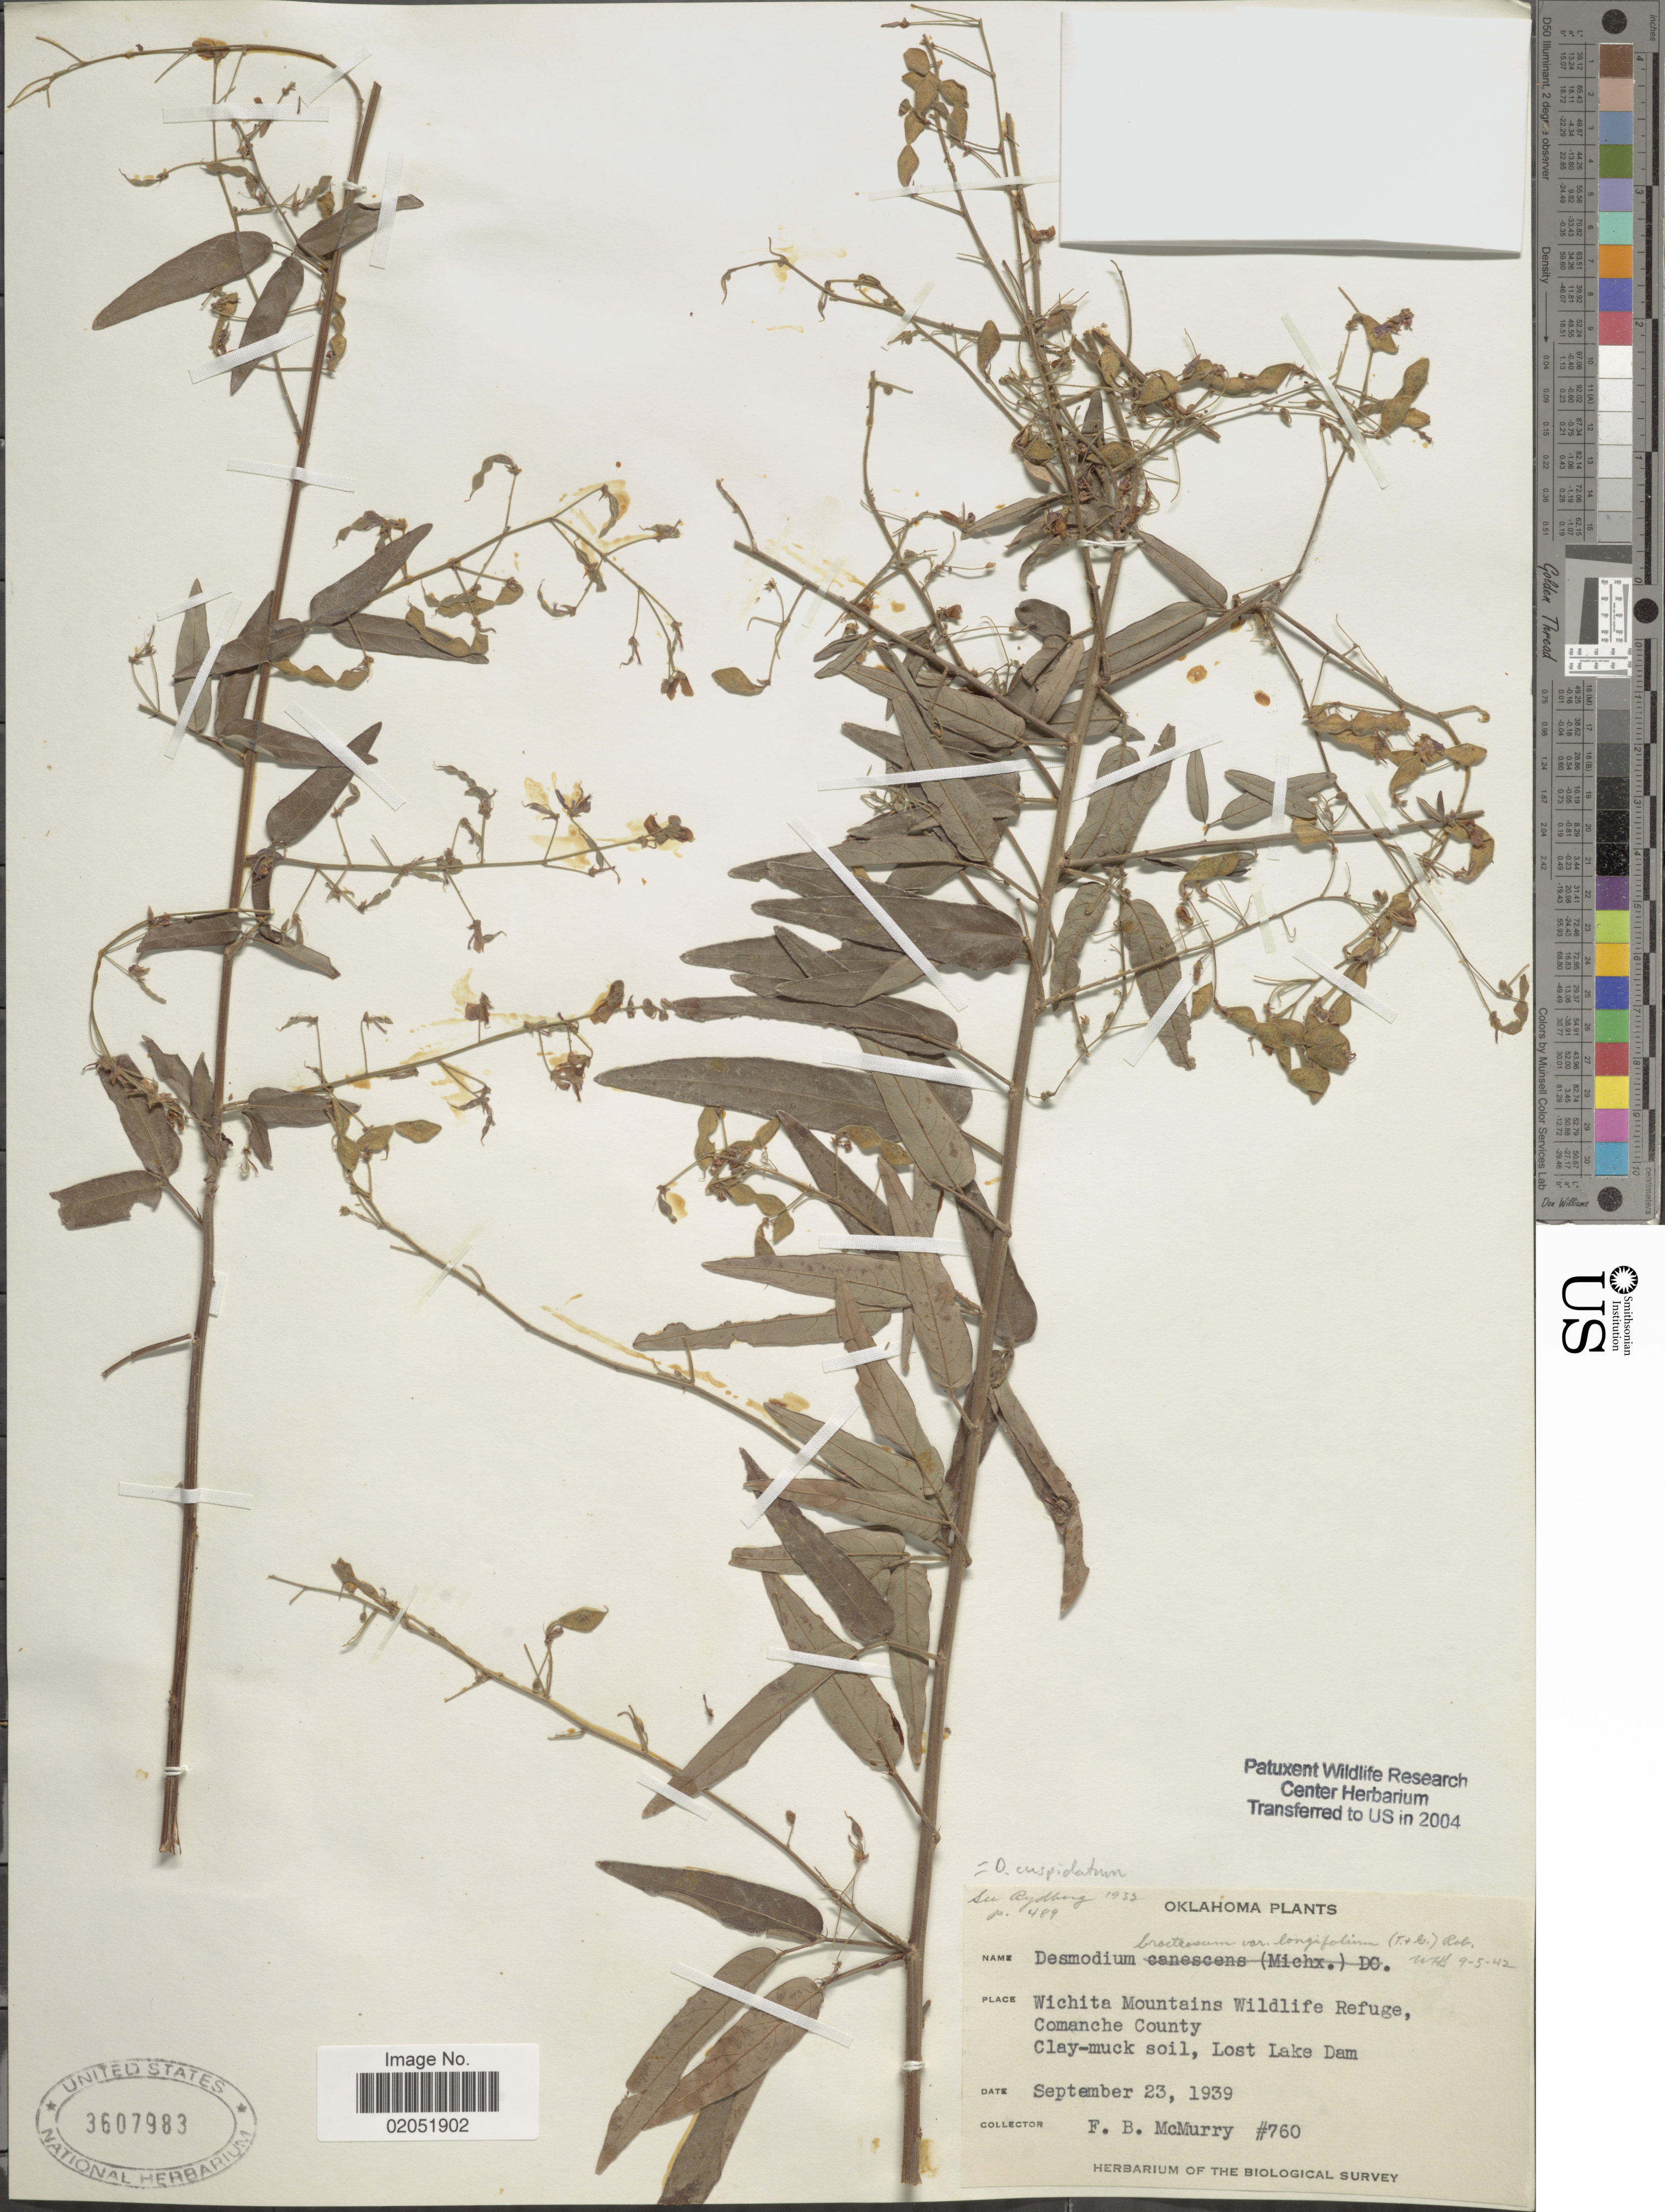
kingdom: Plantae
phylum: Tracheophyta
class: Magnoliopsida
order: Fabales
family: Fabaceae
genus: Desmodium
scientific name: Desmodium sp.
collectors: F. B. McMurry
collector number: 760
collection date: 1939-09-23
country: United States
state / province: Oklahoma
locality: Oklahoma, Wichita Mountains Wildlife refuge, Comanche County.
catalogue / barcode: US 3607983